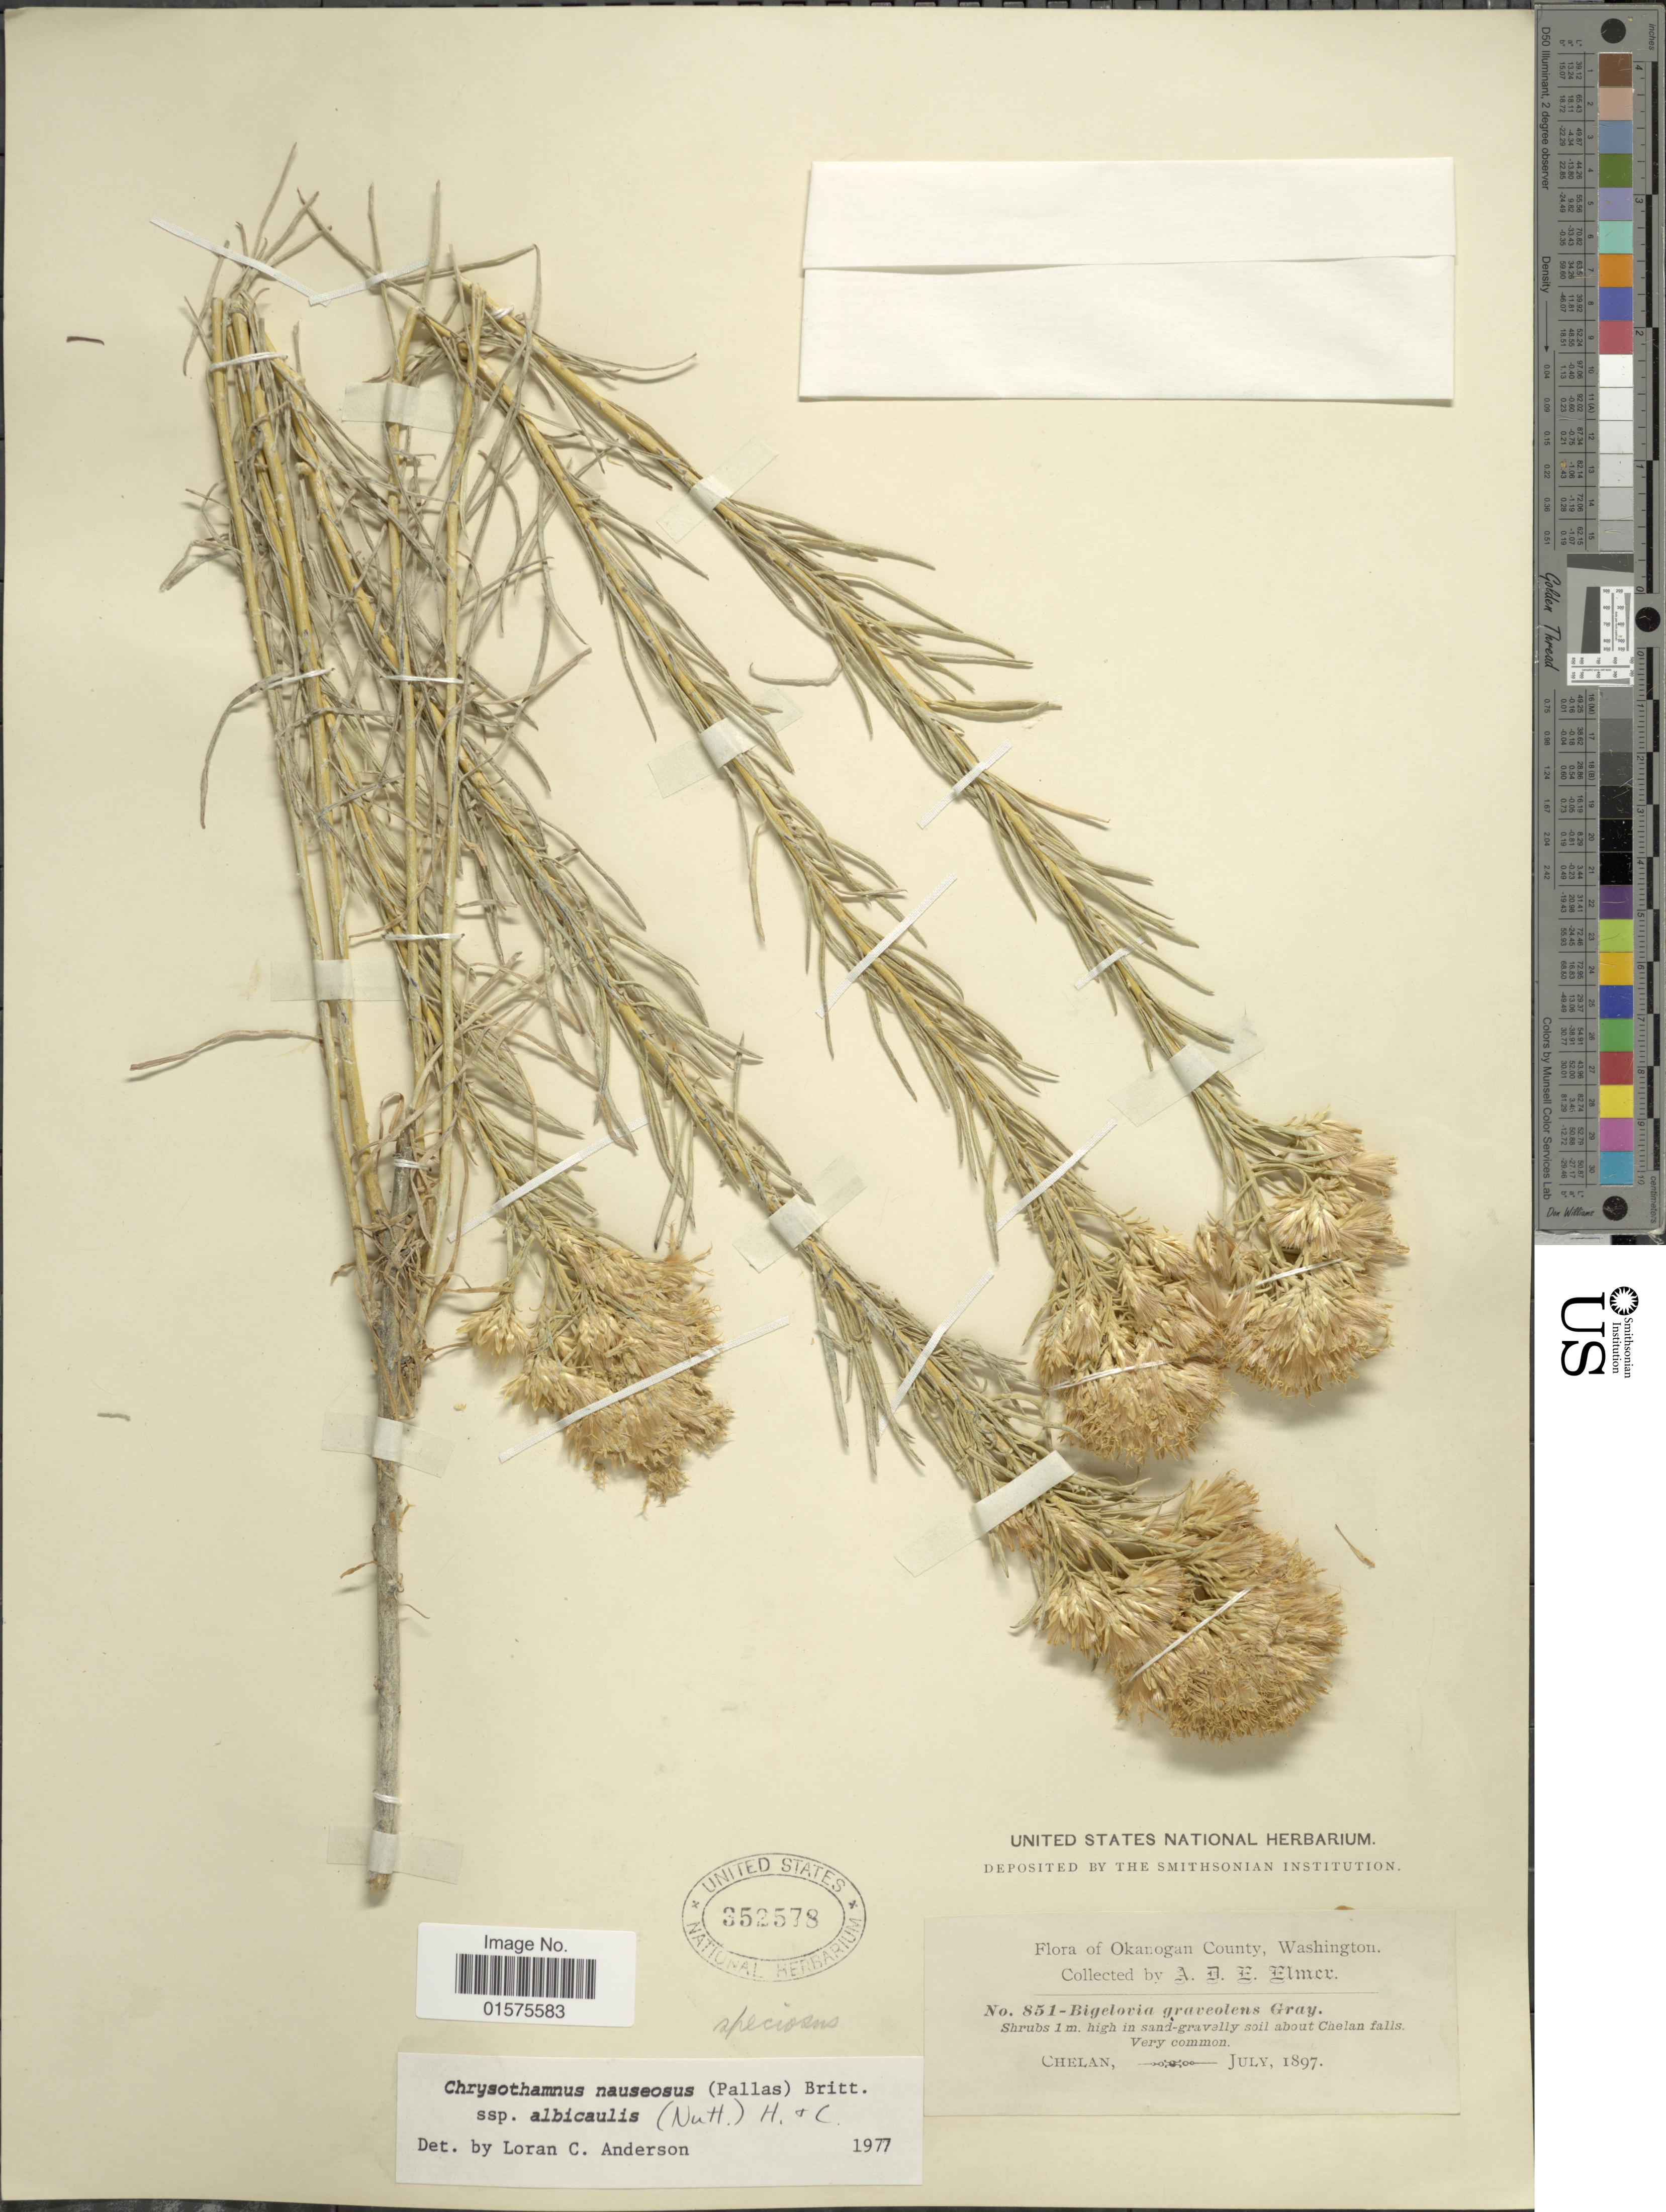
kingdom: Plantae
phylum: Tracheophyta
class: Magnoliopsida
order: Asterales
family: Asteraceae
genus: Ericameria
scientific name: Ericameria nauseosa var. speciosa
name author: (Nutt.) G.L. Nesom & G.I. Baird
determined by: Urbatsch, Lowell E., Curator (LSU), Louisiana State University (UNITED STATES)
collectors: A. D. E. Elmer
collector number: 851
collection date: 1897-07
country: United States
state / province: Washington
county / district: Chelan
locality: Chelan falls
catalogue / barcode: US 352578